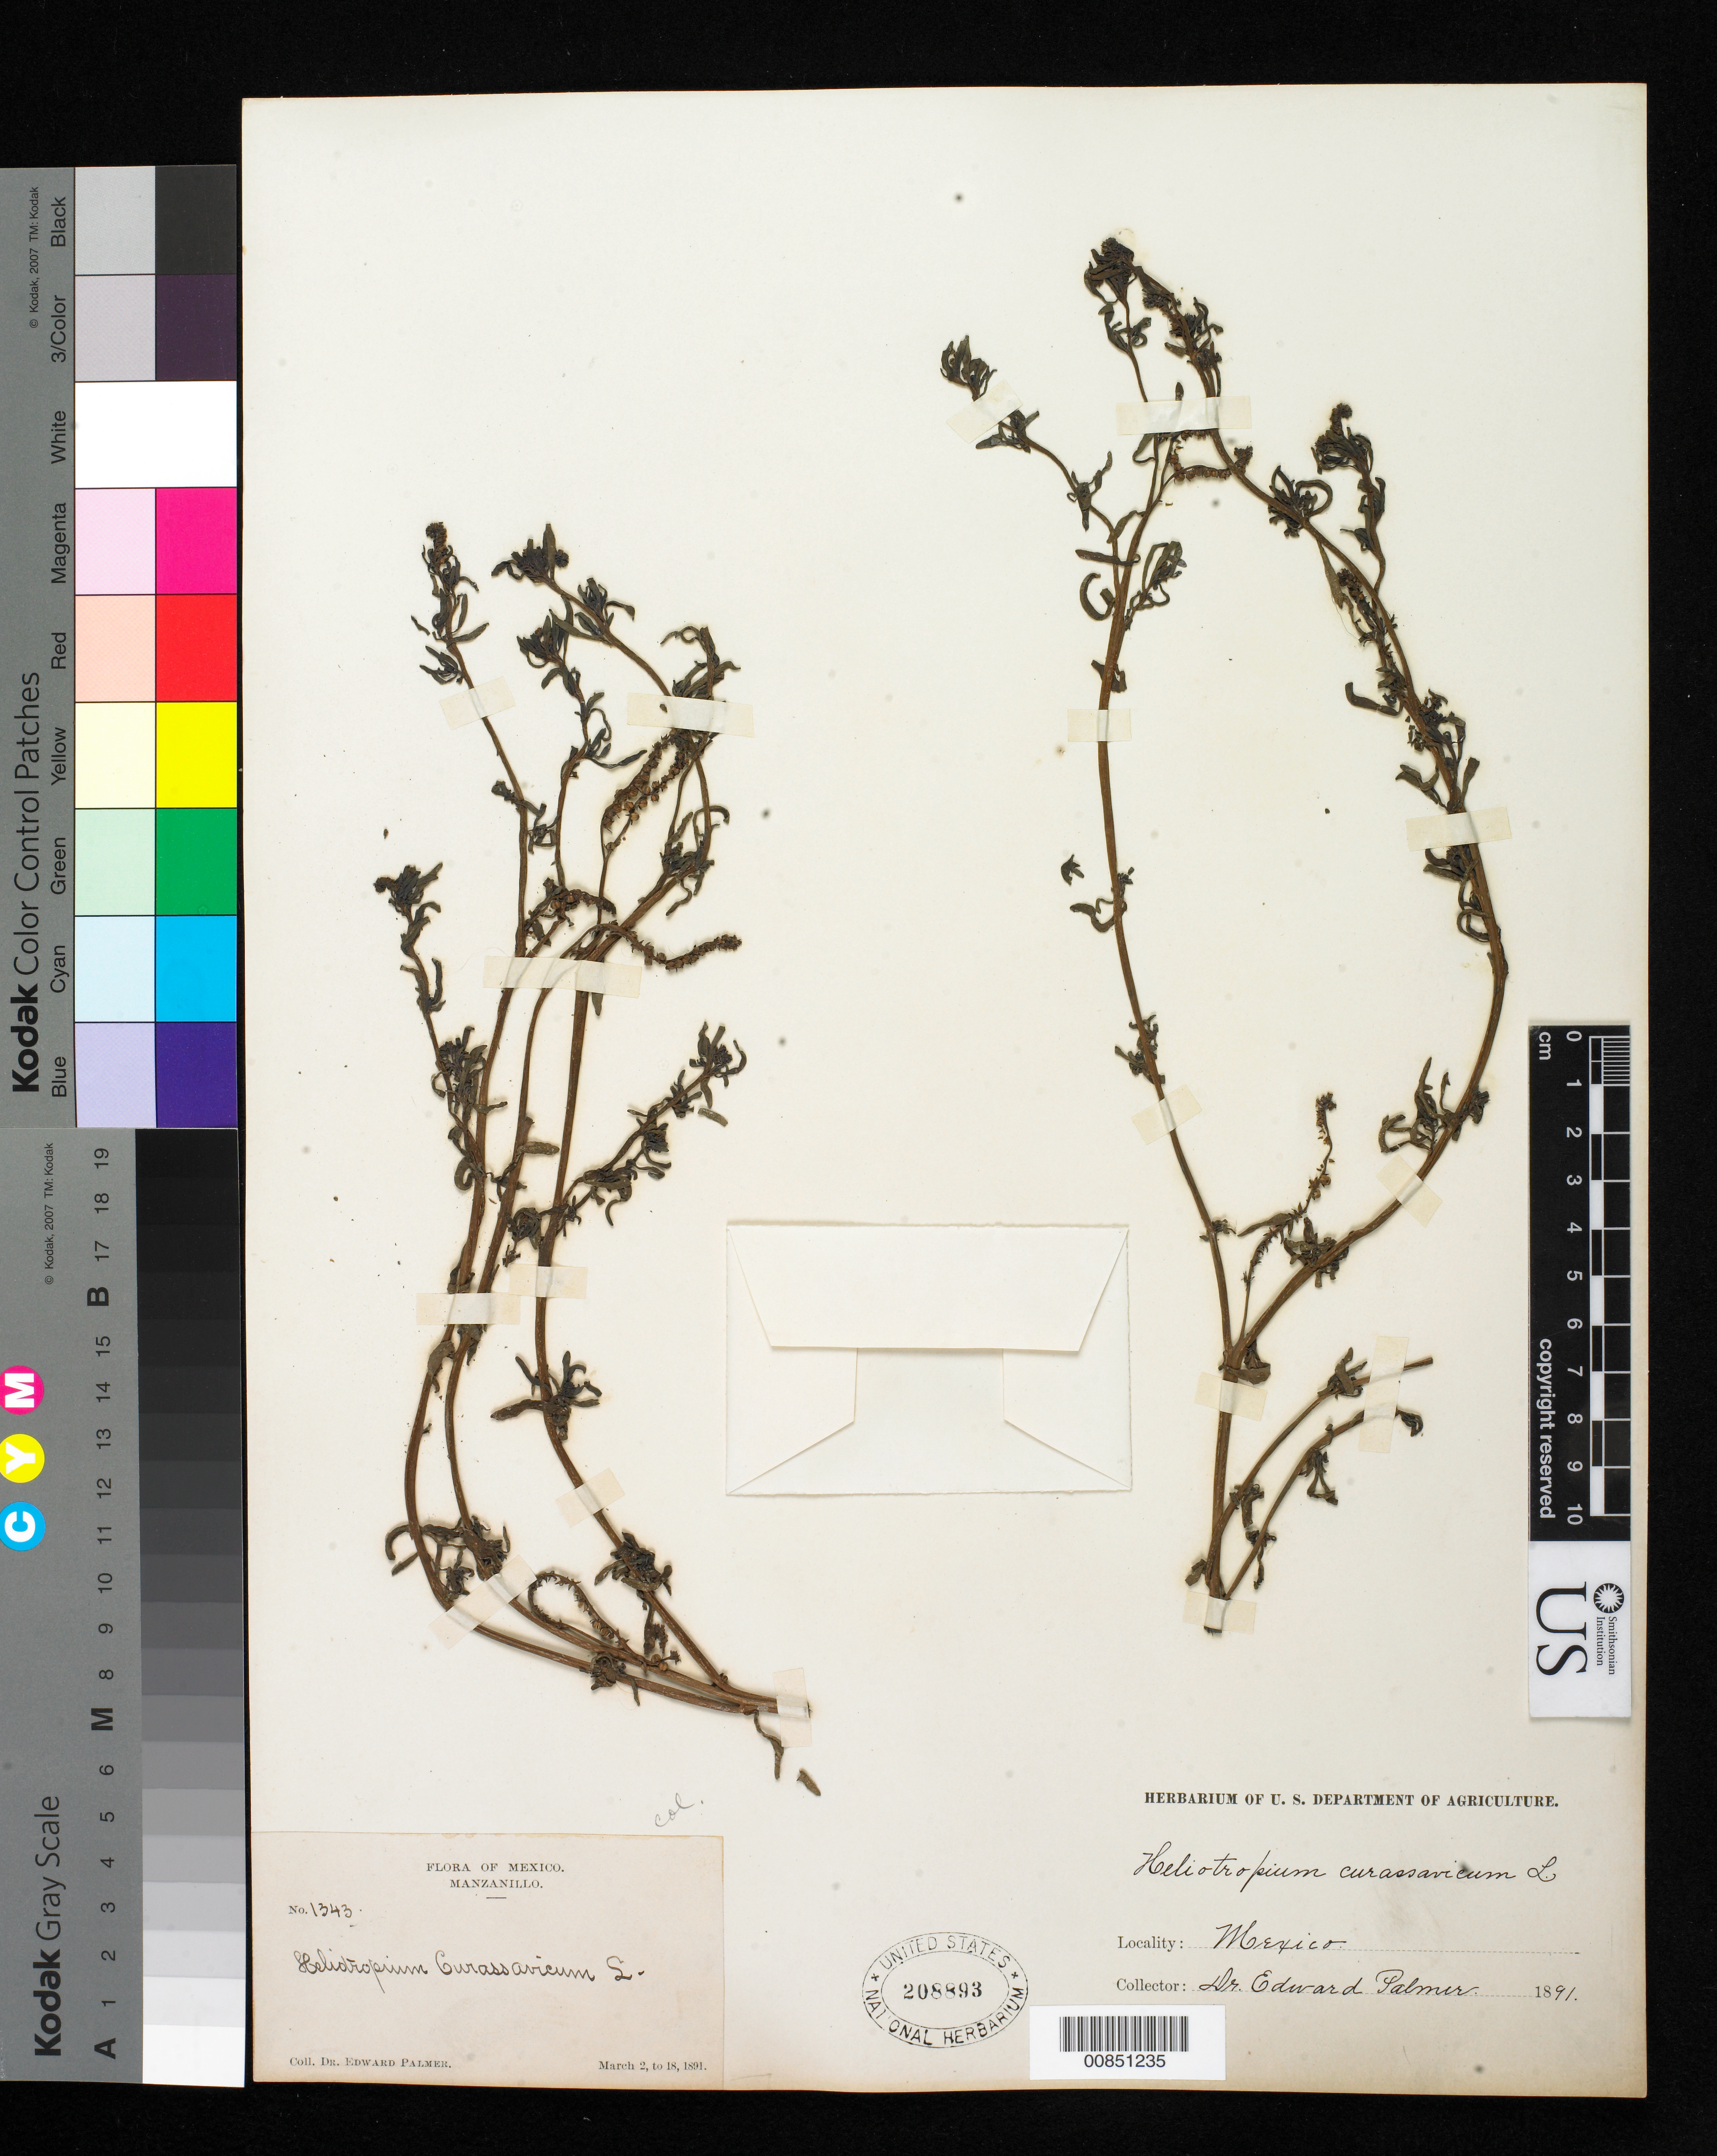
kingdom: Plantae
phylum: Tracheophyta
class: Magnoliopsida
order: Boraginales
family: Heliotropiaceae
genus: Heliotropium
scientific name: Heliotropium curassavicum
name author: L.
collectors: E. Palmer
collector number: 1343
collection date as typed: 02 Mar 1891 to 18 Mar 1891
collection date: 1891-03-02/1891-03-18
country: Mexico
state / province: Colima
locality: Manzanillo, Colima.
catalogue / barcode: US 208893